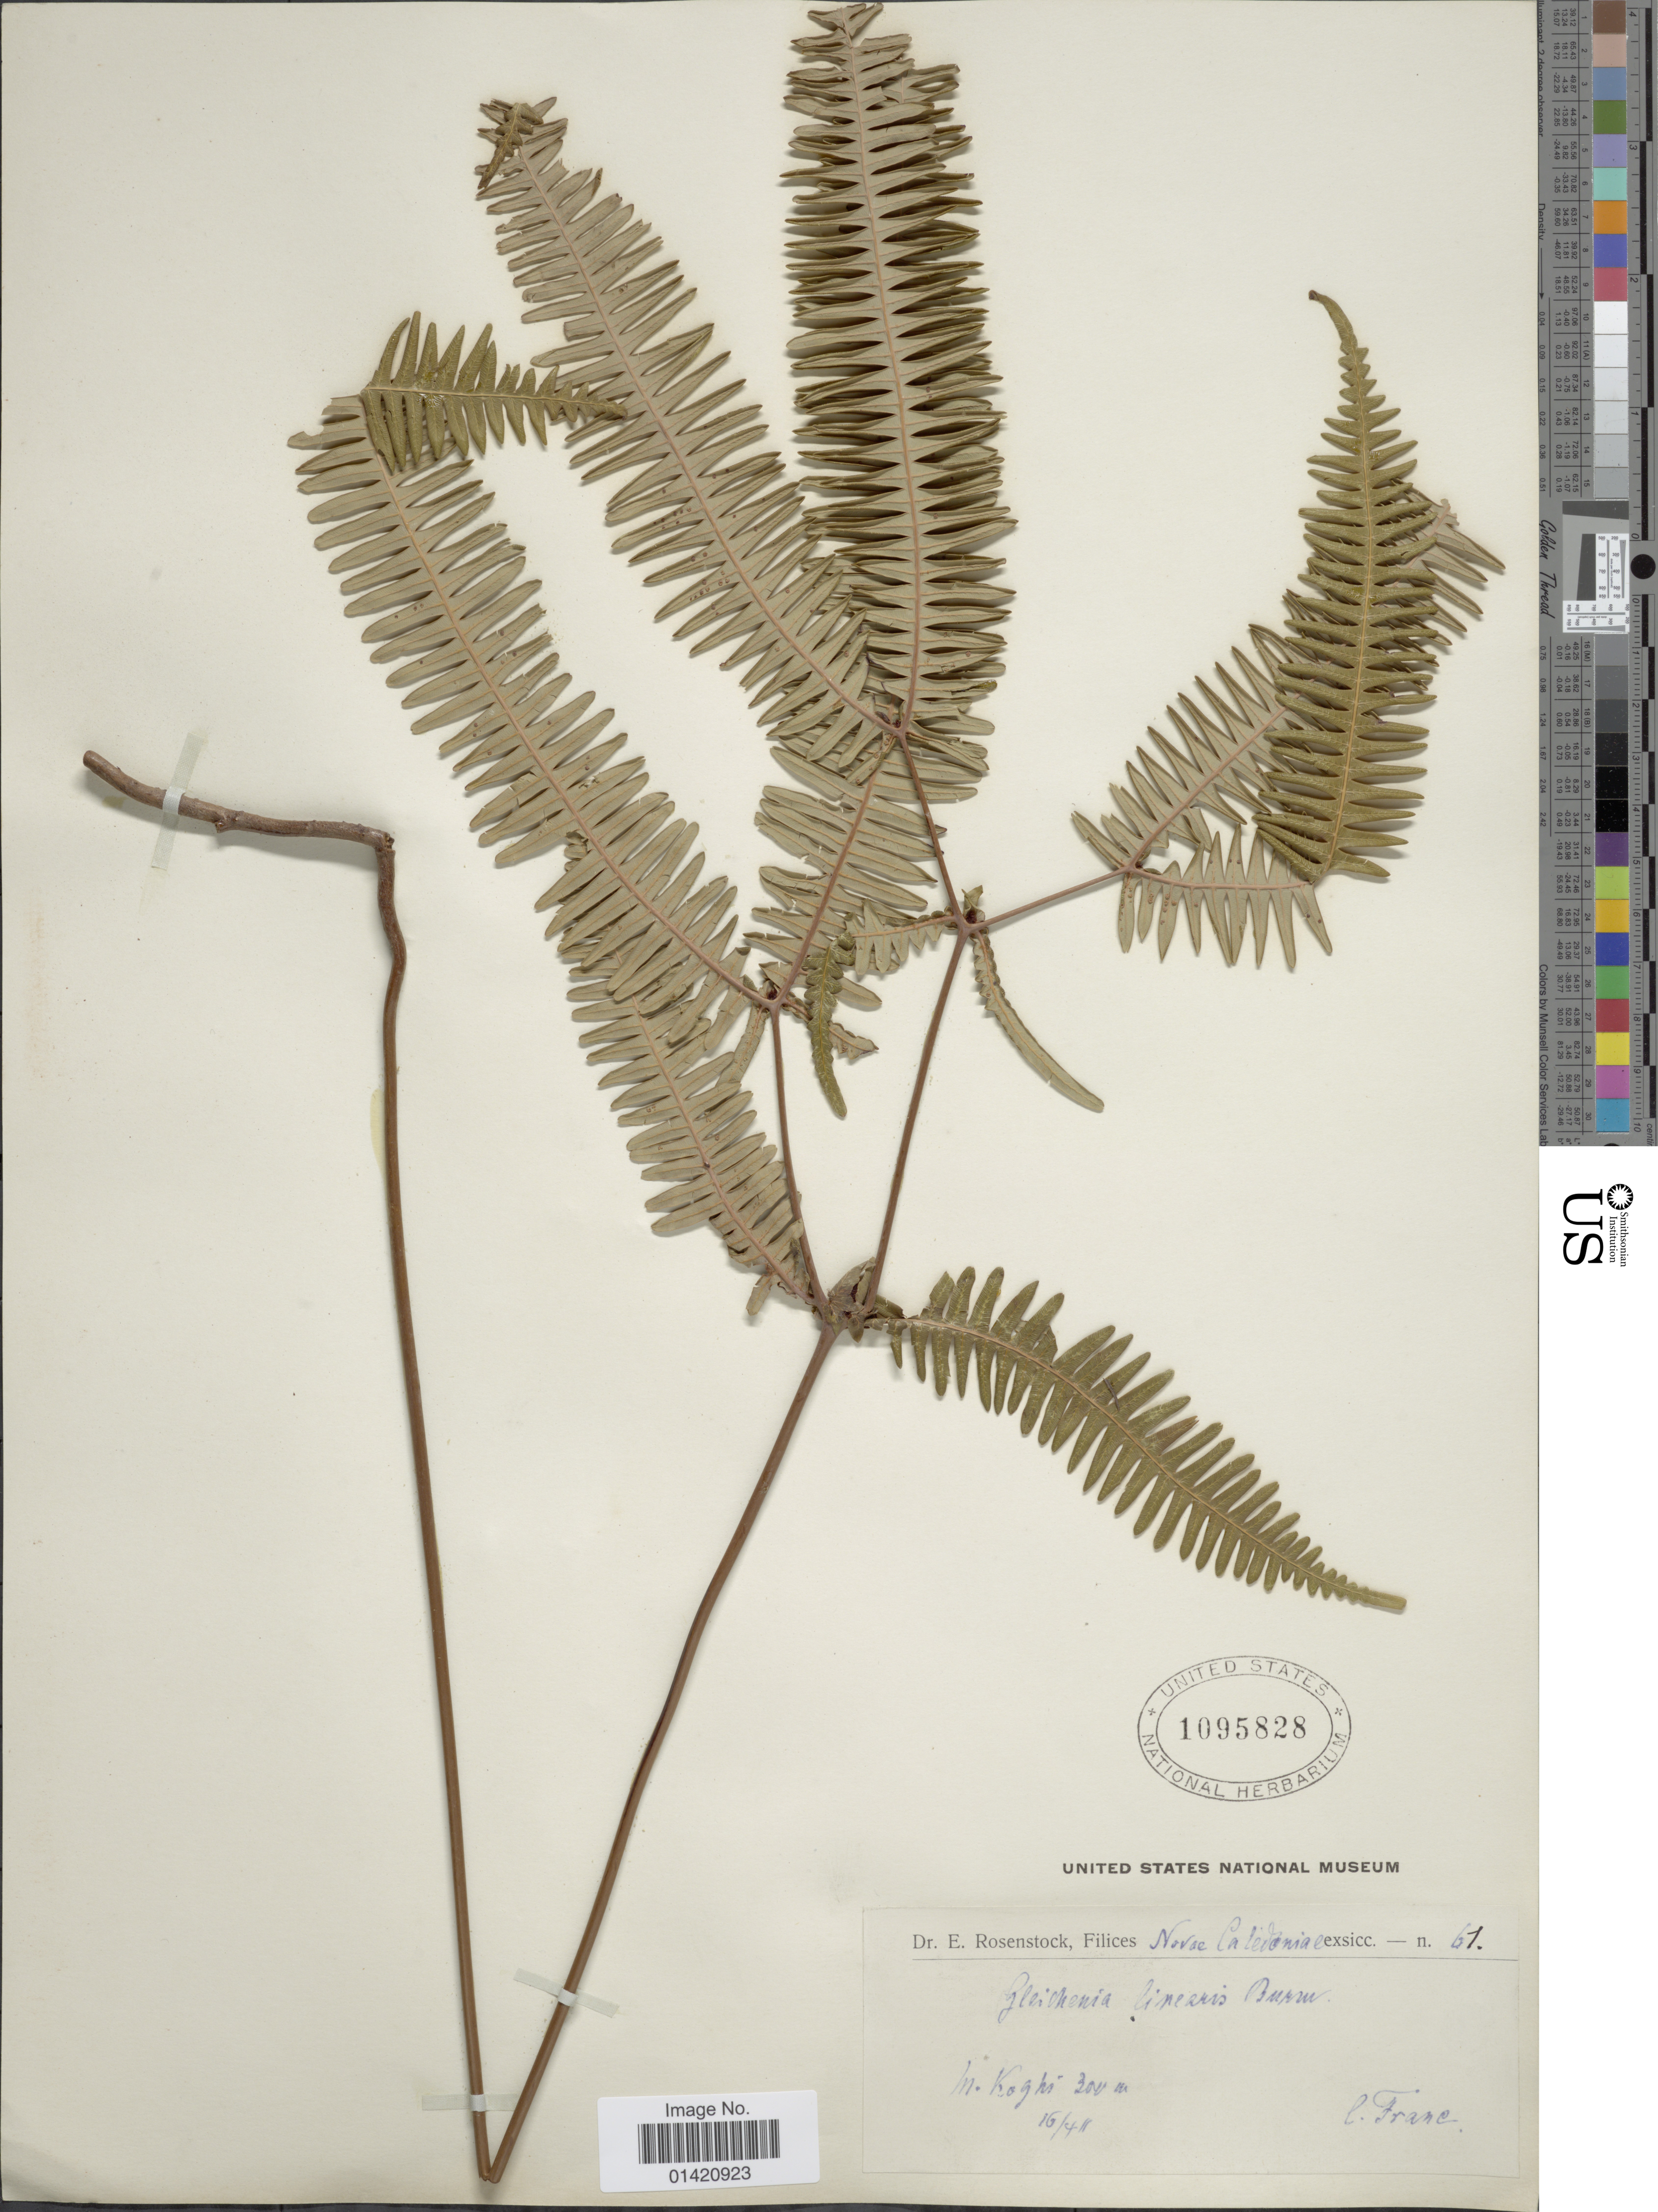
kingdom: Plantae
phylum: Tracheophyta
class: Polypodiopsida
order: Gleicheniales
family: Gleicheniaceae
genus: Dicranopteris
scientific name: Dicranopteris linearis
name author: (Burm. f.) Underw.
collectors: Franc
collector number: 61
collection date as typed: Transcribed d/m/y: 16/4/11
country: New Caledonia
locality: Mt. Koghis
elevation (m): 300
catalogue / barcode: US 1095828